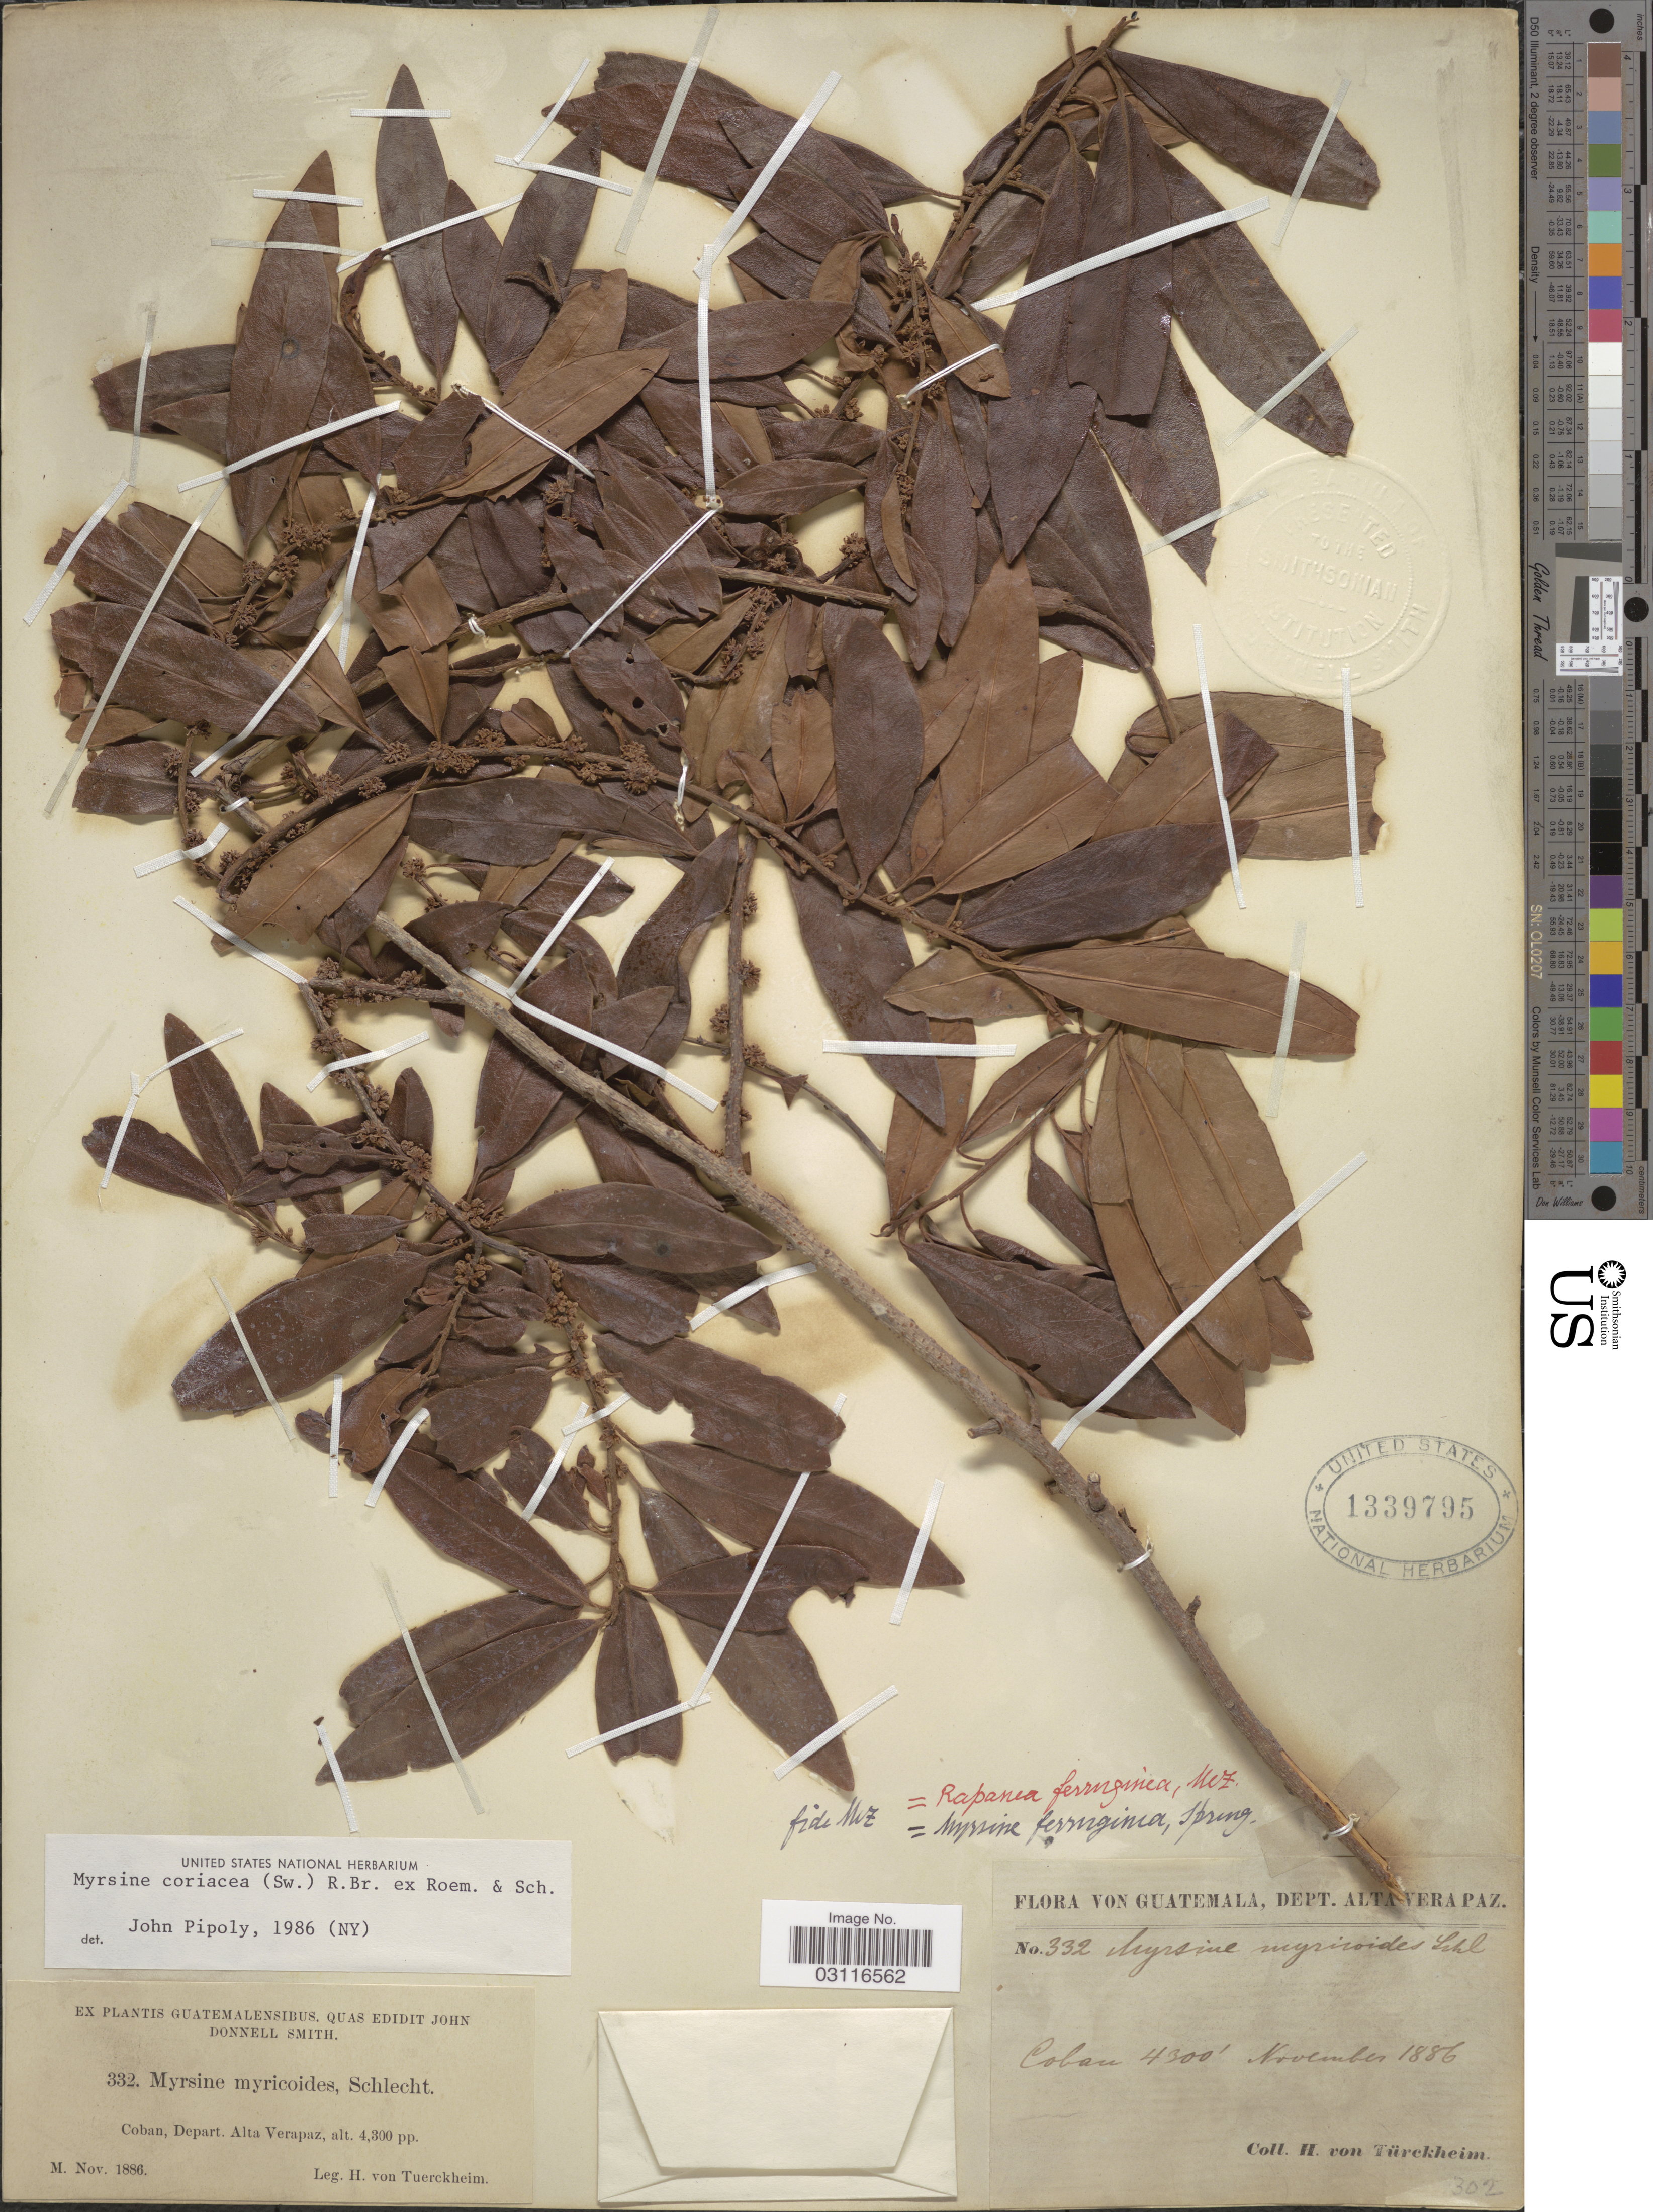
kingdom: Plantae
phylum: Tracheophyta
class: Magnoliopsida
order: Ericales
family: Primulaceae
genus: Myrsine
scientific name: Myrsine coriacea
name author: (Sw.) R. Br. ex Roem. & Schult.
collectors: H. von Türckheim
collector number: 332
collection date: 1886-11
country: Guatemala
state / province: Alta Verapaz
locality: Coban, Depart. Alta Verapaz.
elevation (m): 1311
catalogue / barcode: US 1339795